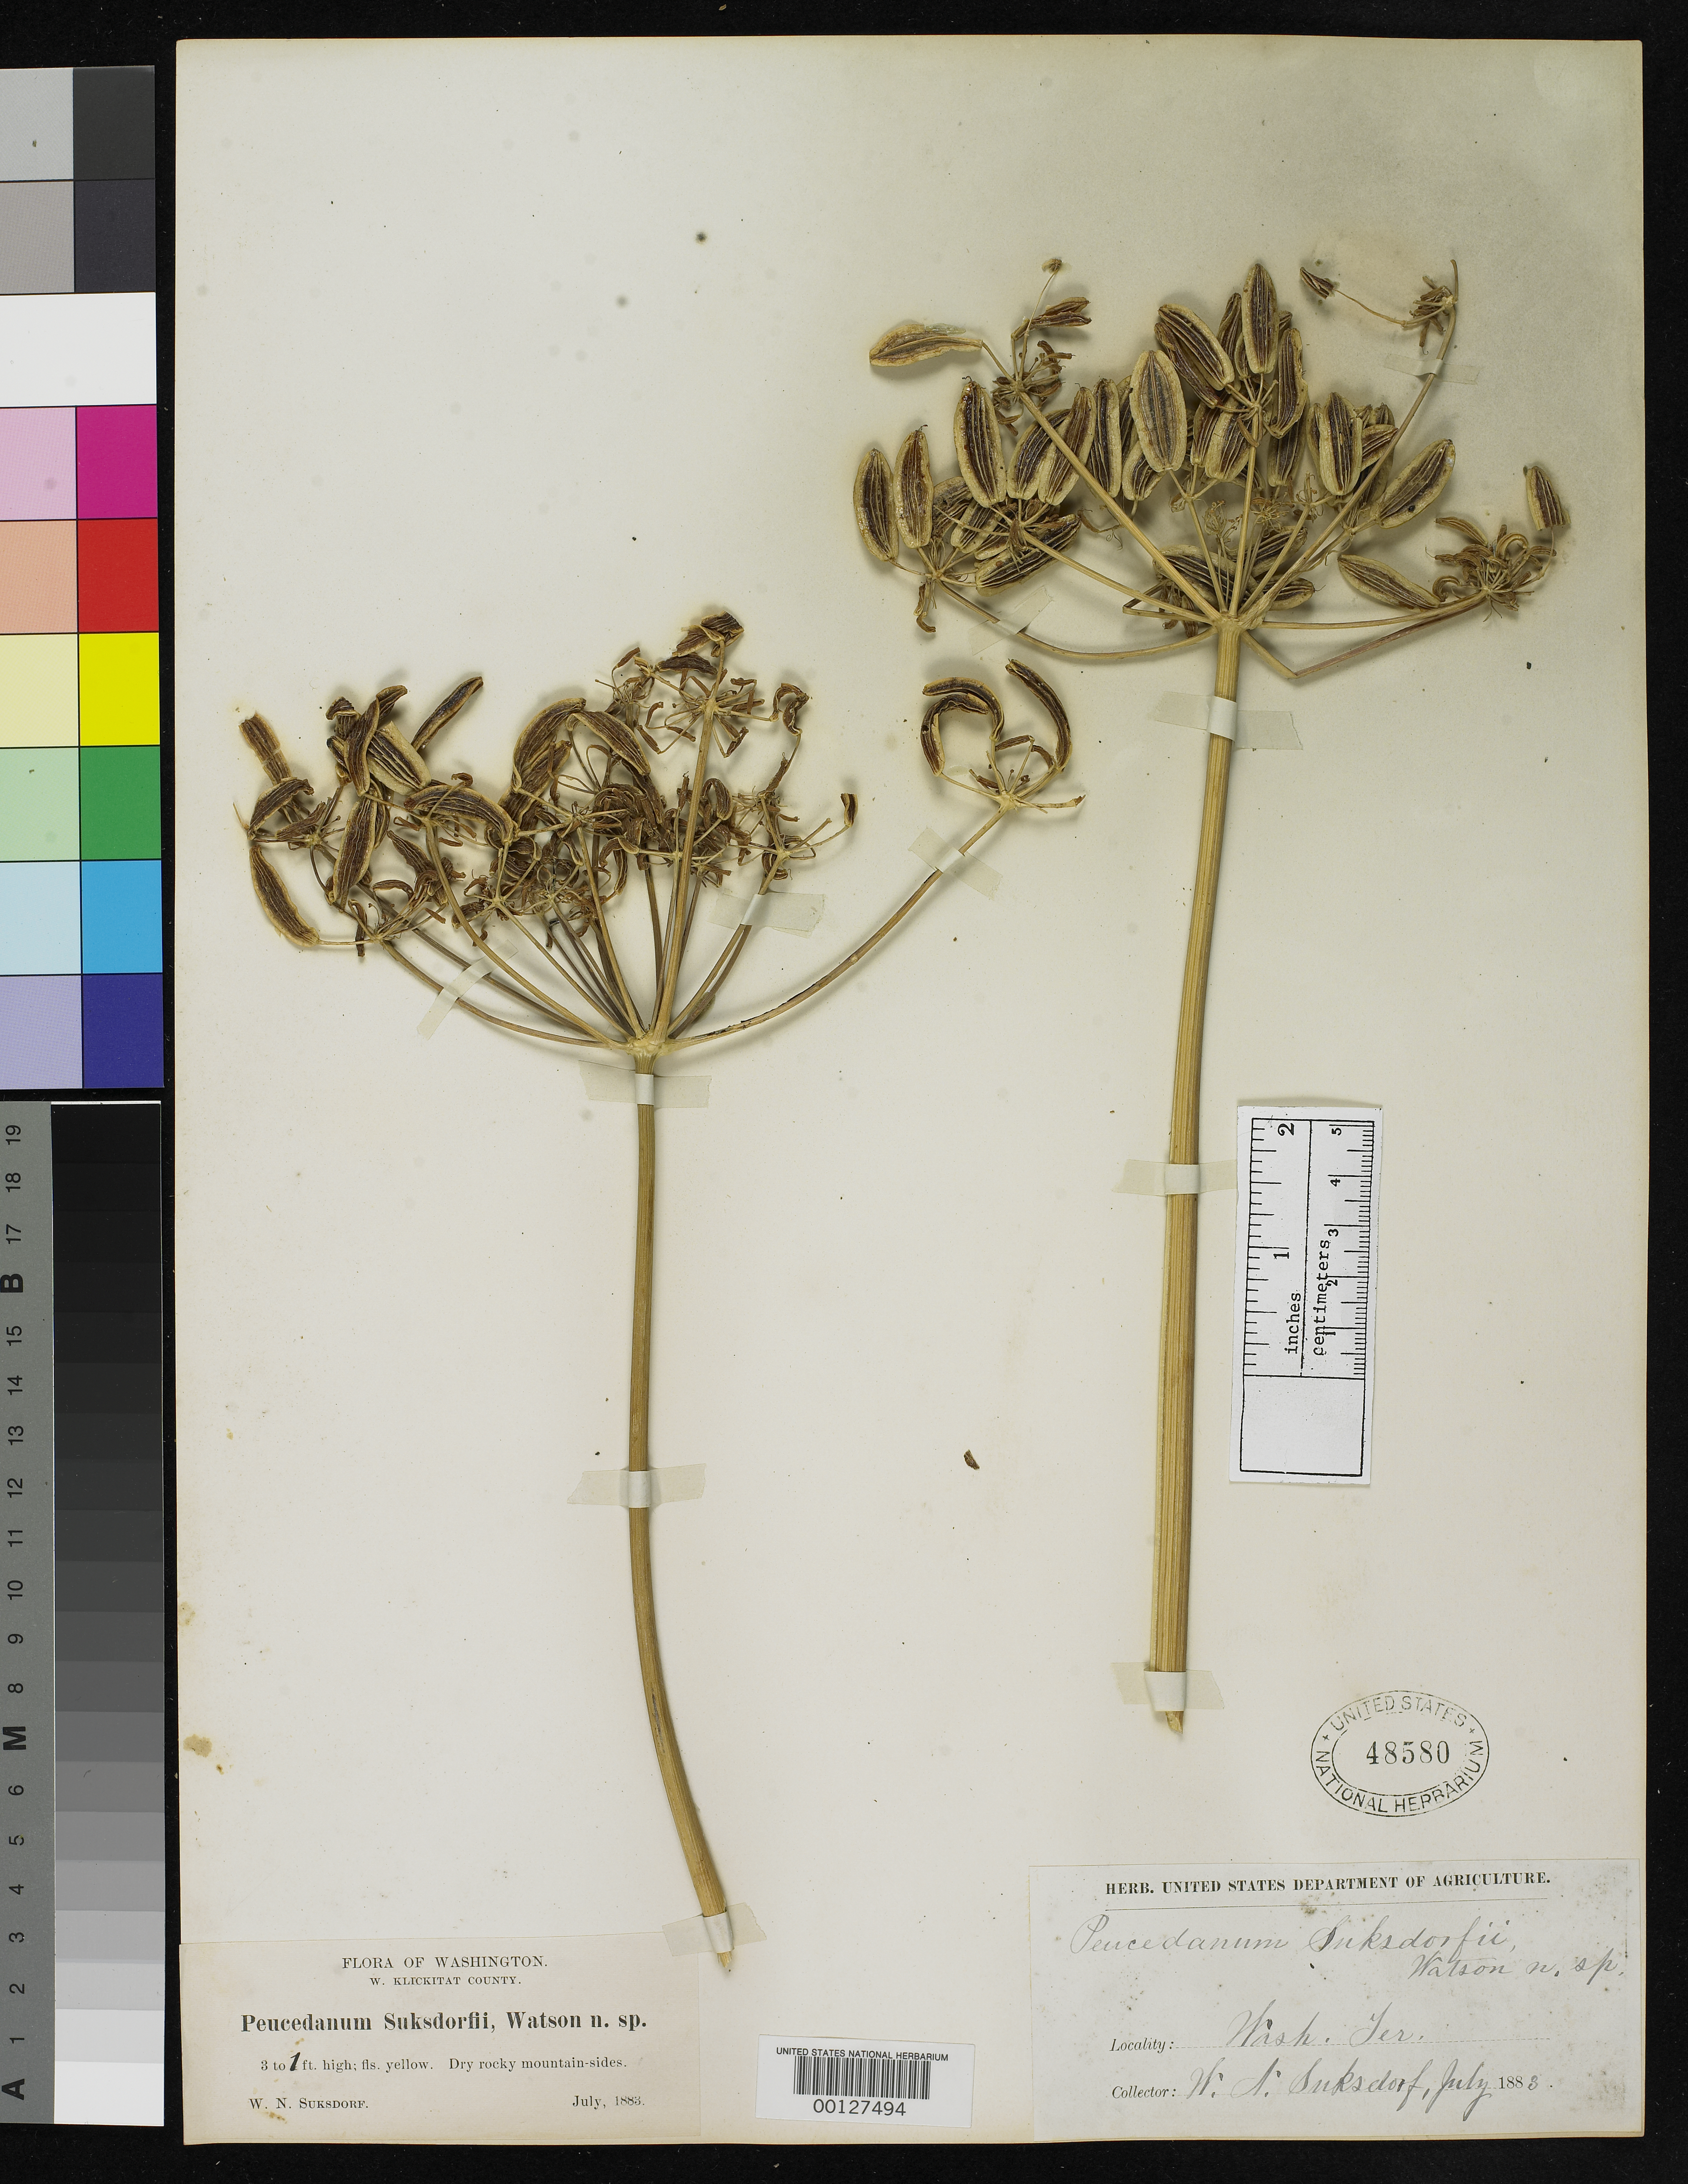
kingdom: Plantae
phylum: Tracheophyta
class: Magnoliopsida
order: Apiales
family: Apiaceae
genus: Peucedanum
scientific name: Peucedanum suksdorfii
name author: S. Watson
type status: Isotype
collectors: W. N. Suksdorf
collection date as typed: Jul 1883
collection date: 1883-07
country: United States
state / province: Washington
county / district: Klickitat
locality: Rocky Mountain-sides.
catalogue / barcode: US 48580